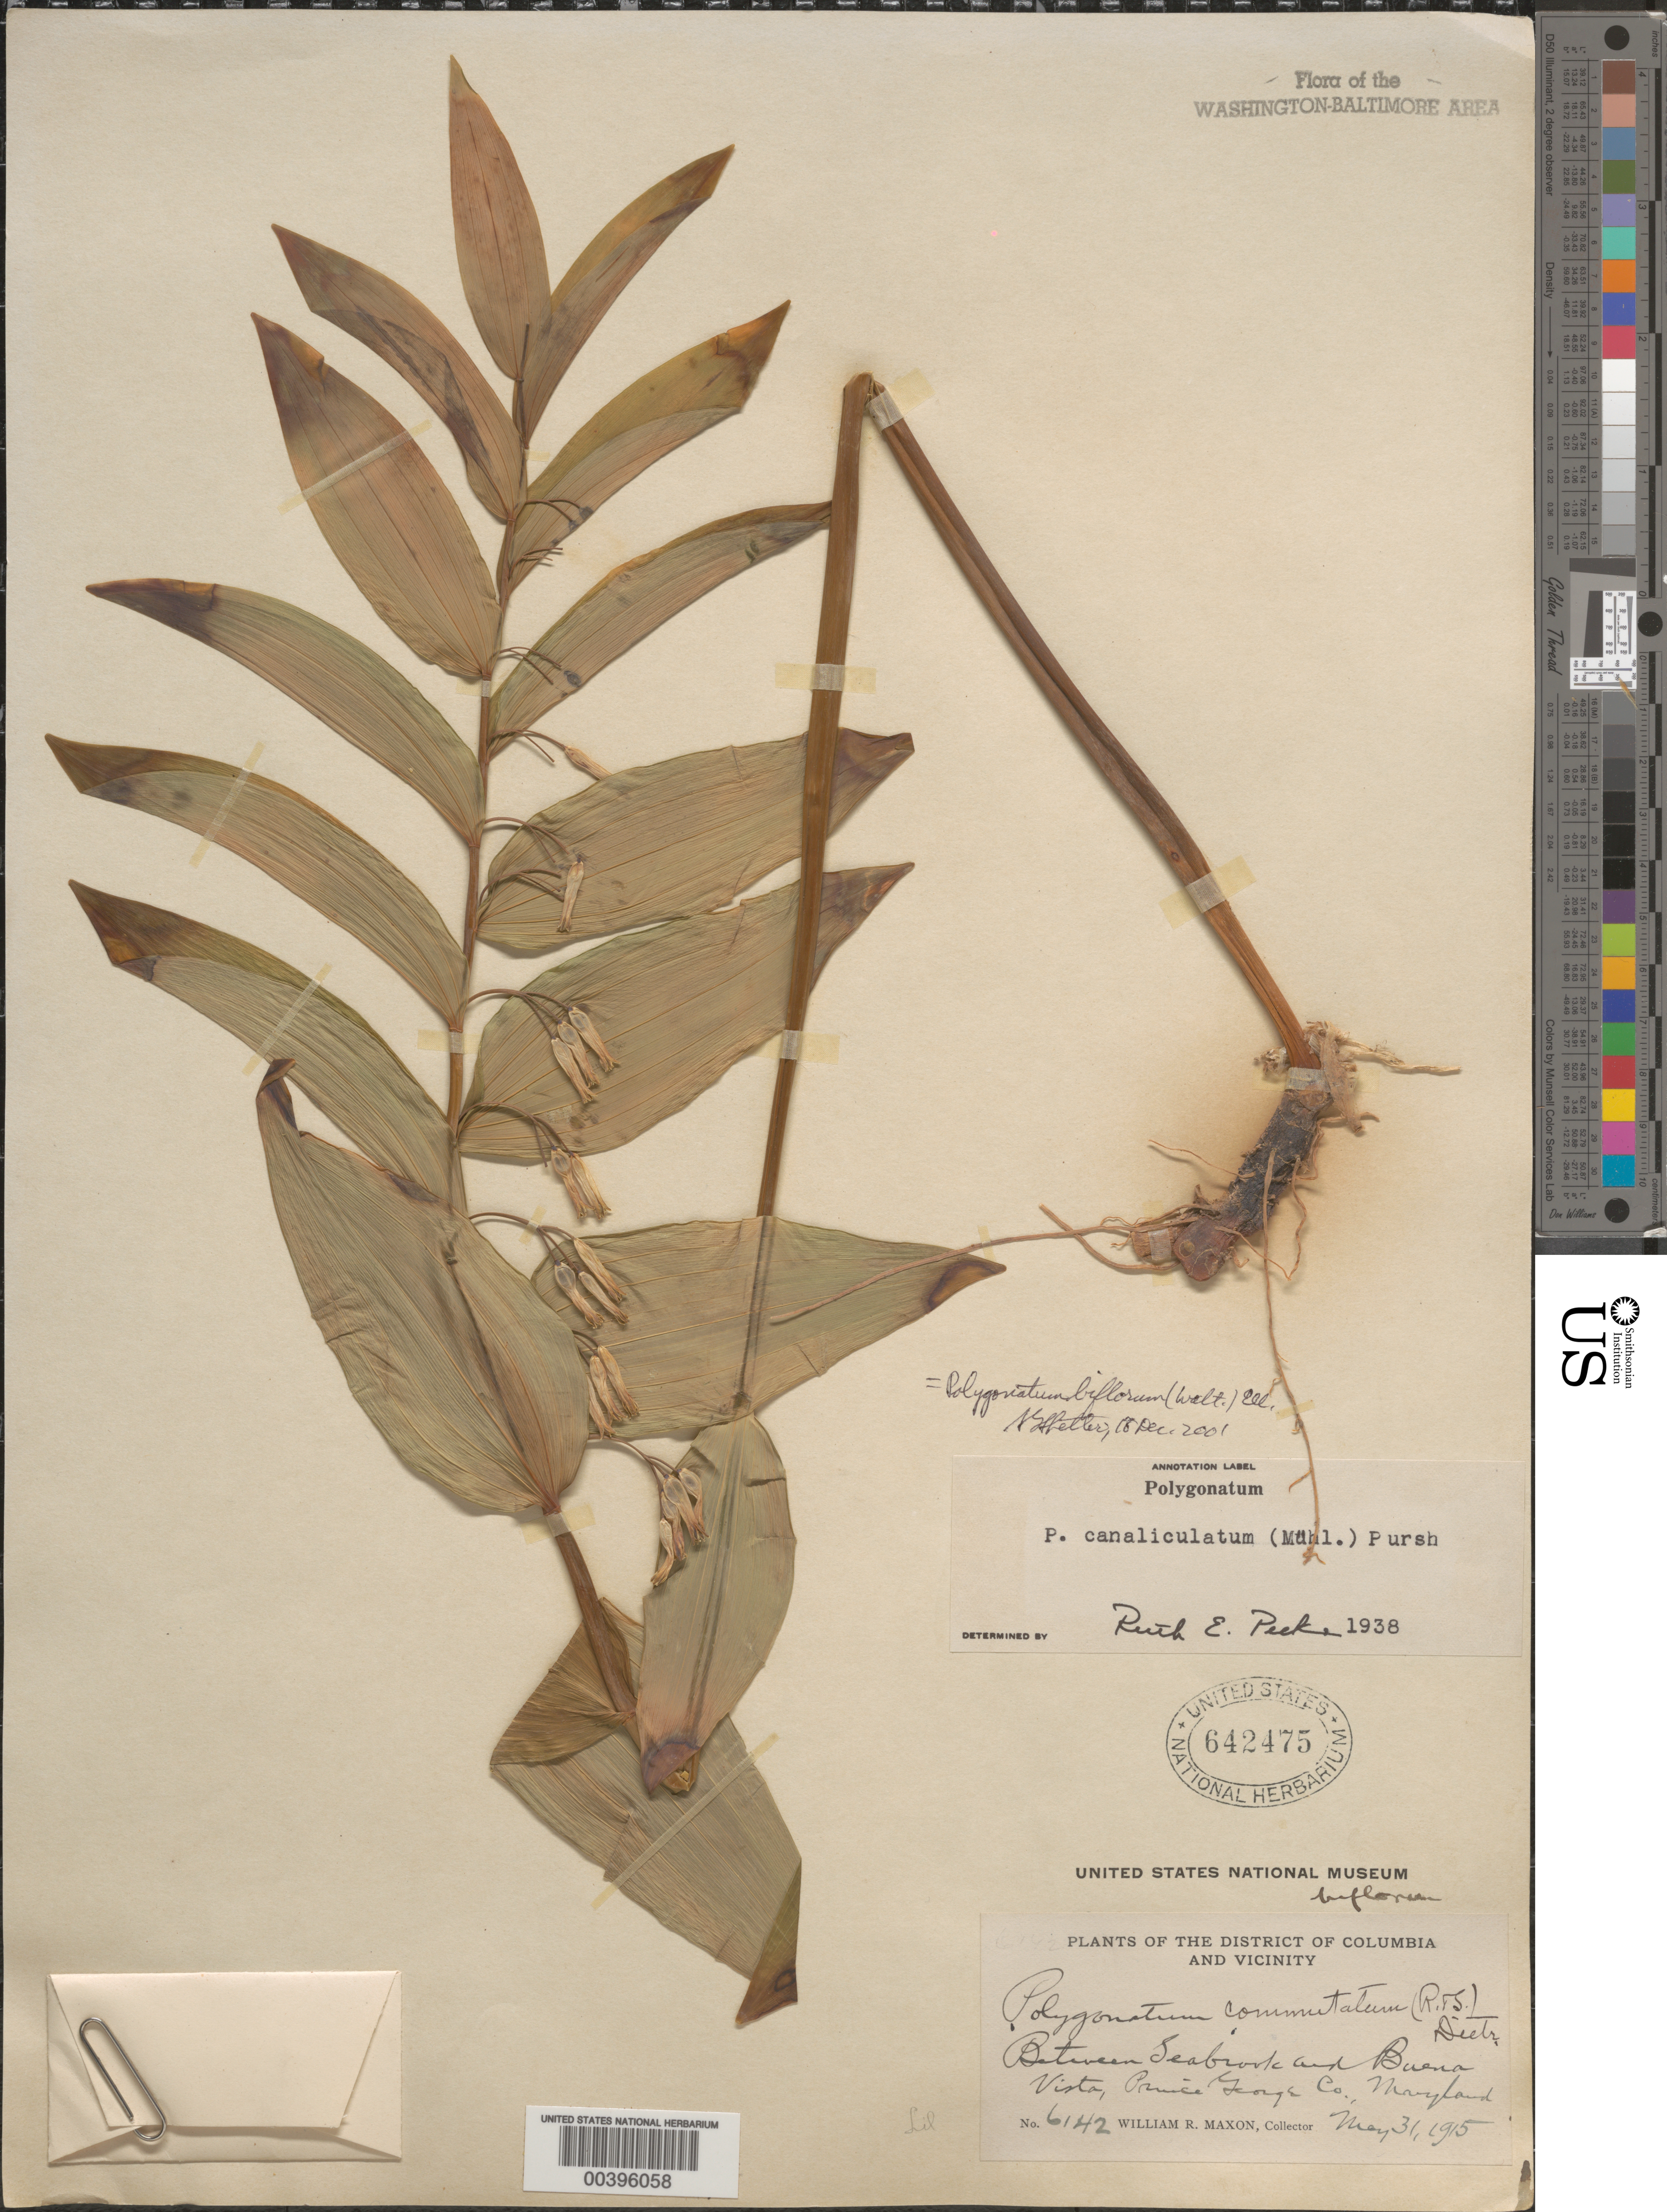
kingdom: Plantae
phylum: Tracheophyta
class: Liliopsida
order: Asparagales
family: Asparagaceae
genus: Polygonatum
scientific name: Polygonatum biflorum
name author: (Walter) Elliott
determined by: Shetler, Stanwyn G., (US), NMNH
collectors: W. R. Maxon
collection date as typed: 31 May 1915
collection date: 1915-05-31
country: United States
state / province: Maryland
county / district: Prince George's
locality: Between Seabrook and Buena Vista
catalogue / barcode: US 642475